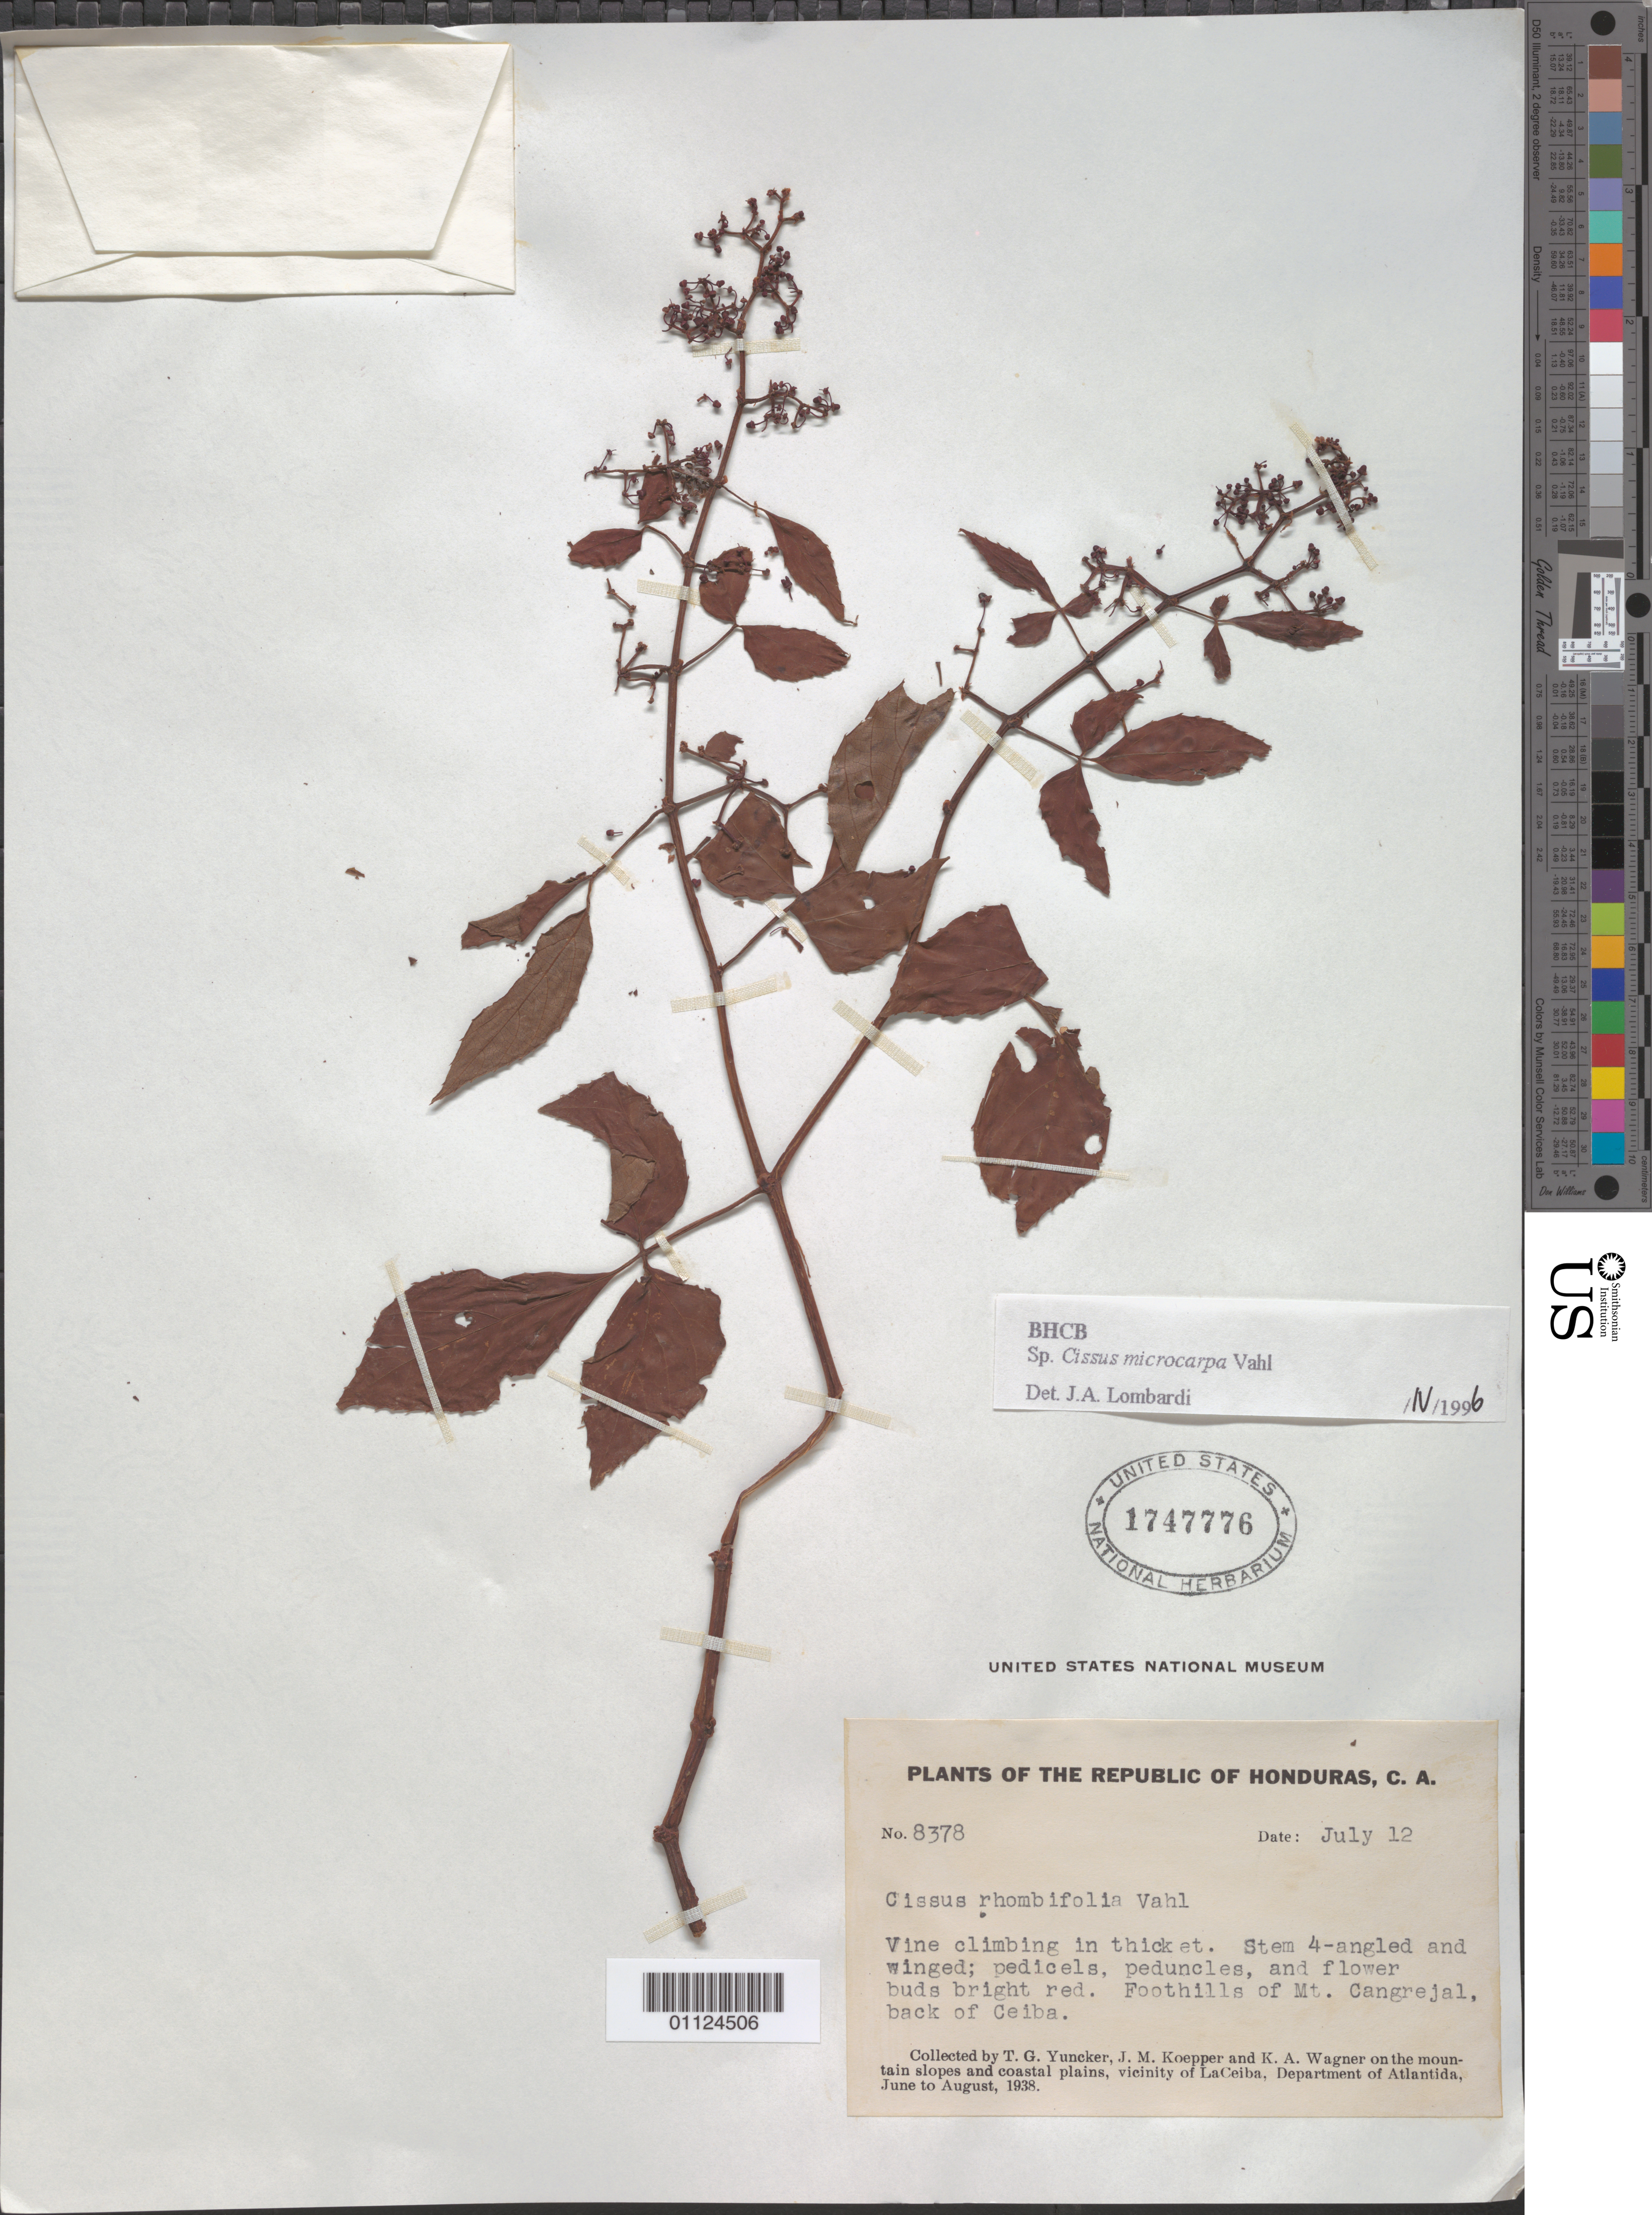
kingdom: Plantae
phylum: Tracheophyta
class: Magnoliopsida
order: Vitales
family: Vitaceae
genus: Cissus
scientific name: Cissus microcarpa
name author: Vahl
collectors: T. G. Yuncker & K. A. Wagner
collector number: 8378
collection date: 1938-07-12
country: Honduras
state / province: Atlántida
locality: Foothills of Mt Cangrejal back of Ceiba.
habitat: Vine climbing in thicket.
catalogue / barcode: US 1747776